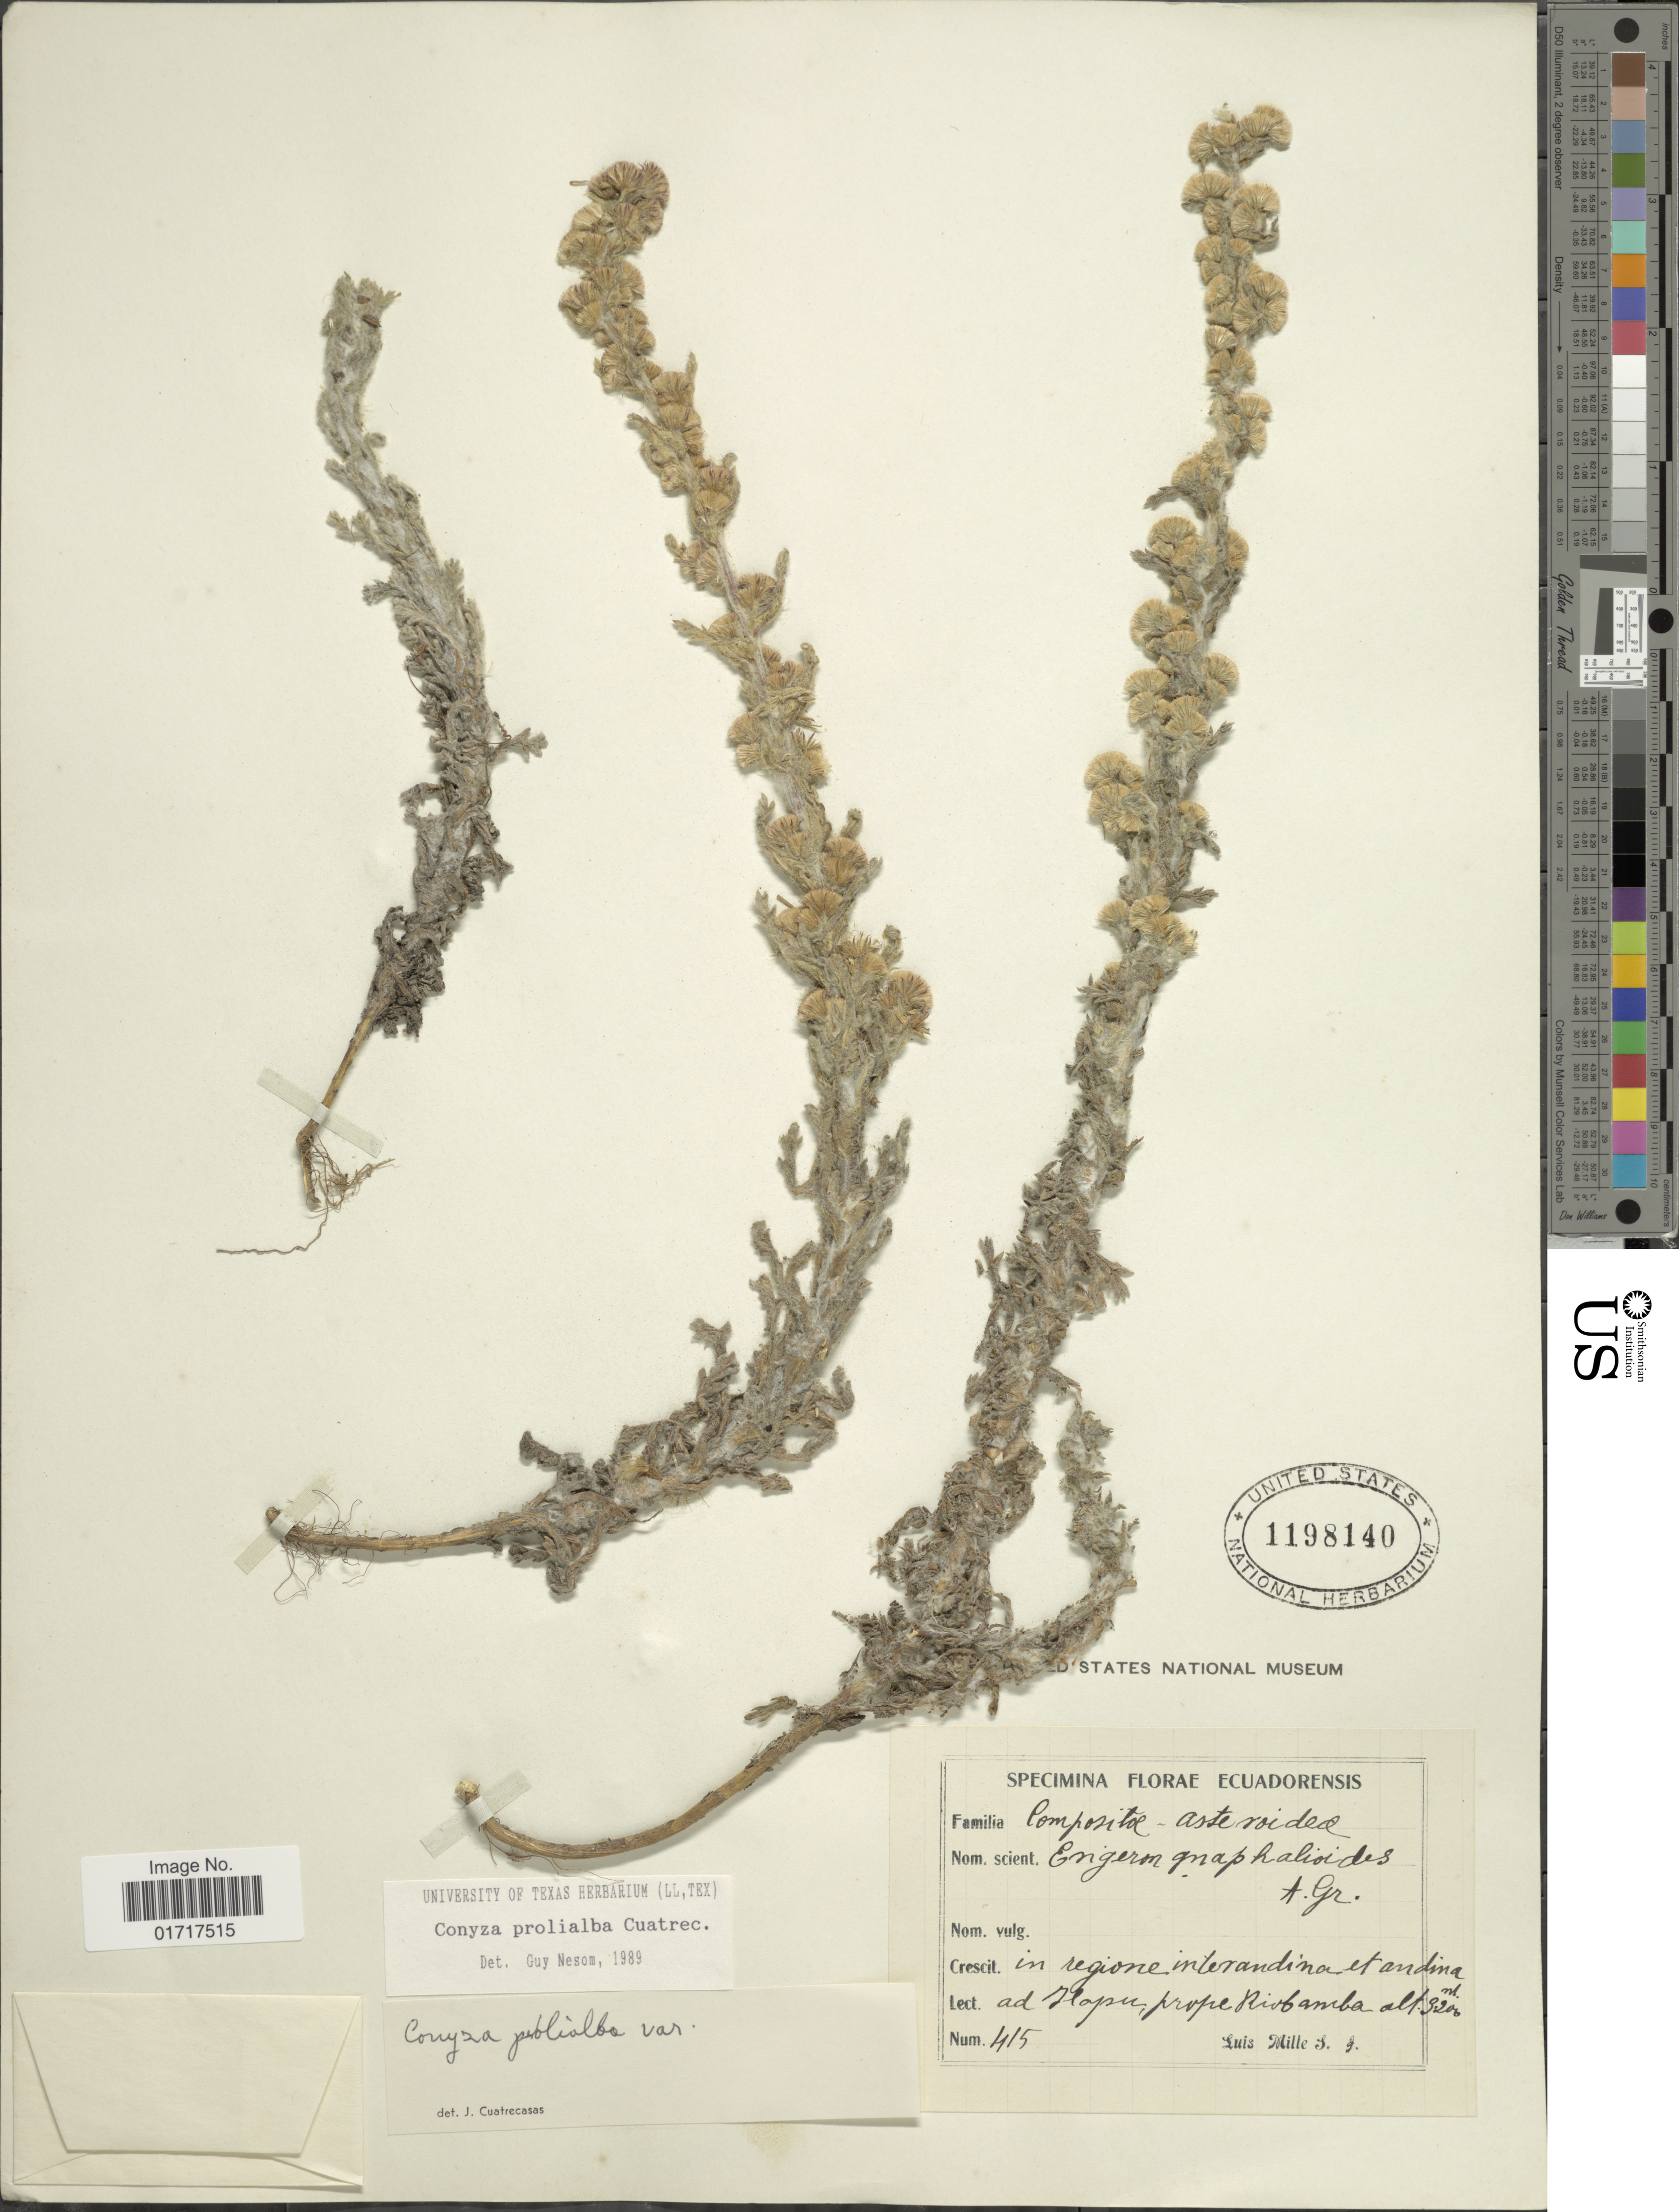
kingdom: Plantae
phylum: Tracheophyta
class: Magnoliopsida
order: Asterales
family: Asteraceae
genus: Conyza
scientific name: Conyza prolialba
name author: Cuatrec.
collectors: L. Mille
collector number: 415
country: Ecuador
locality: Ad Hap, prope Riobamba.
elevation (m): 3200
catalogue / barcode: US 1198140